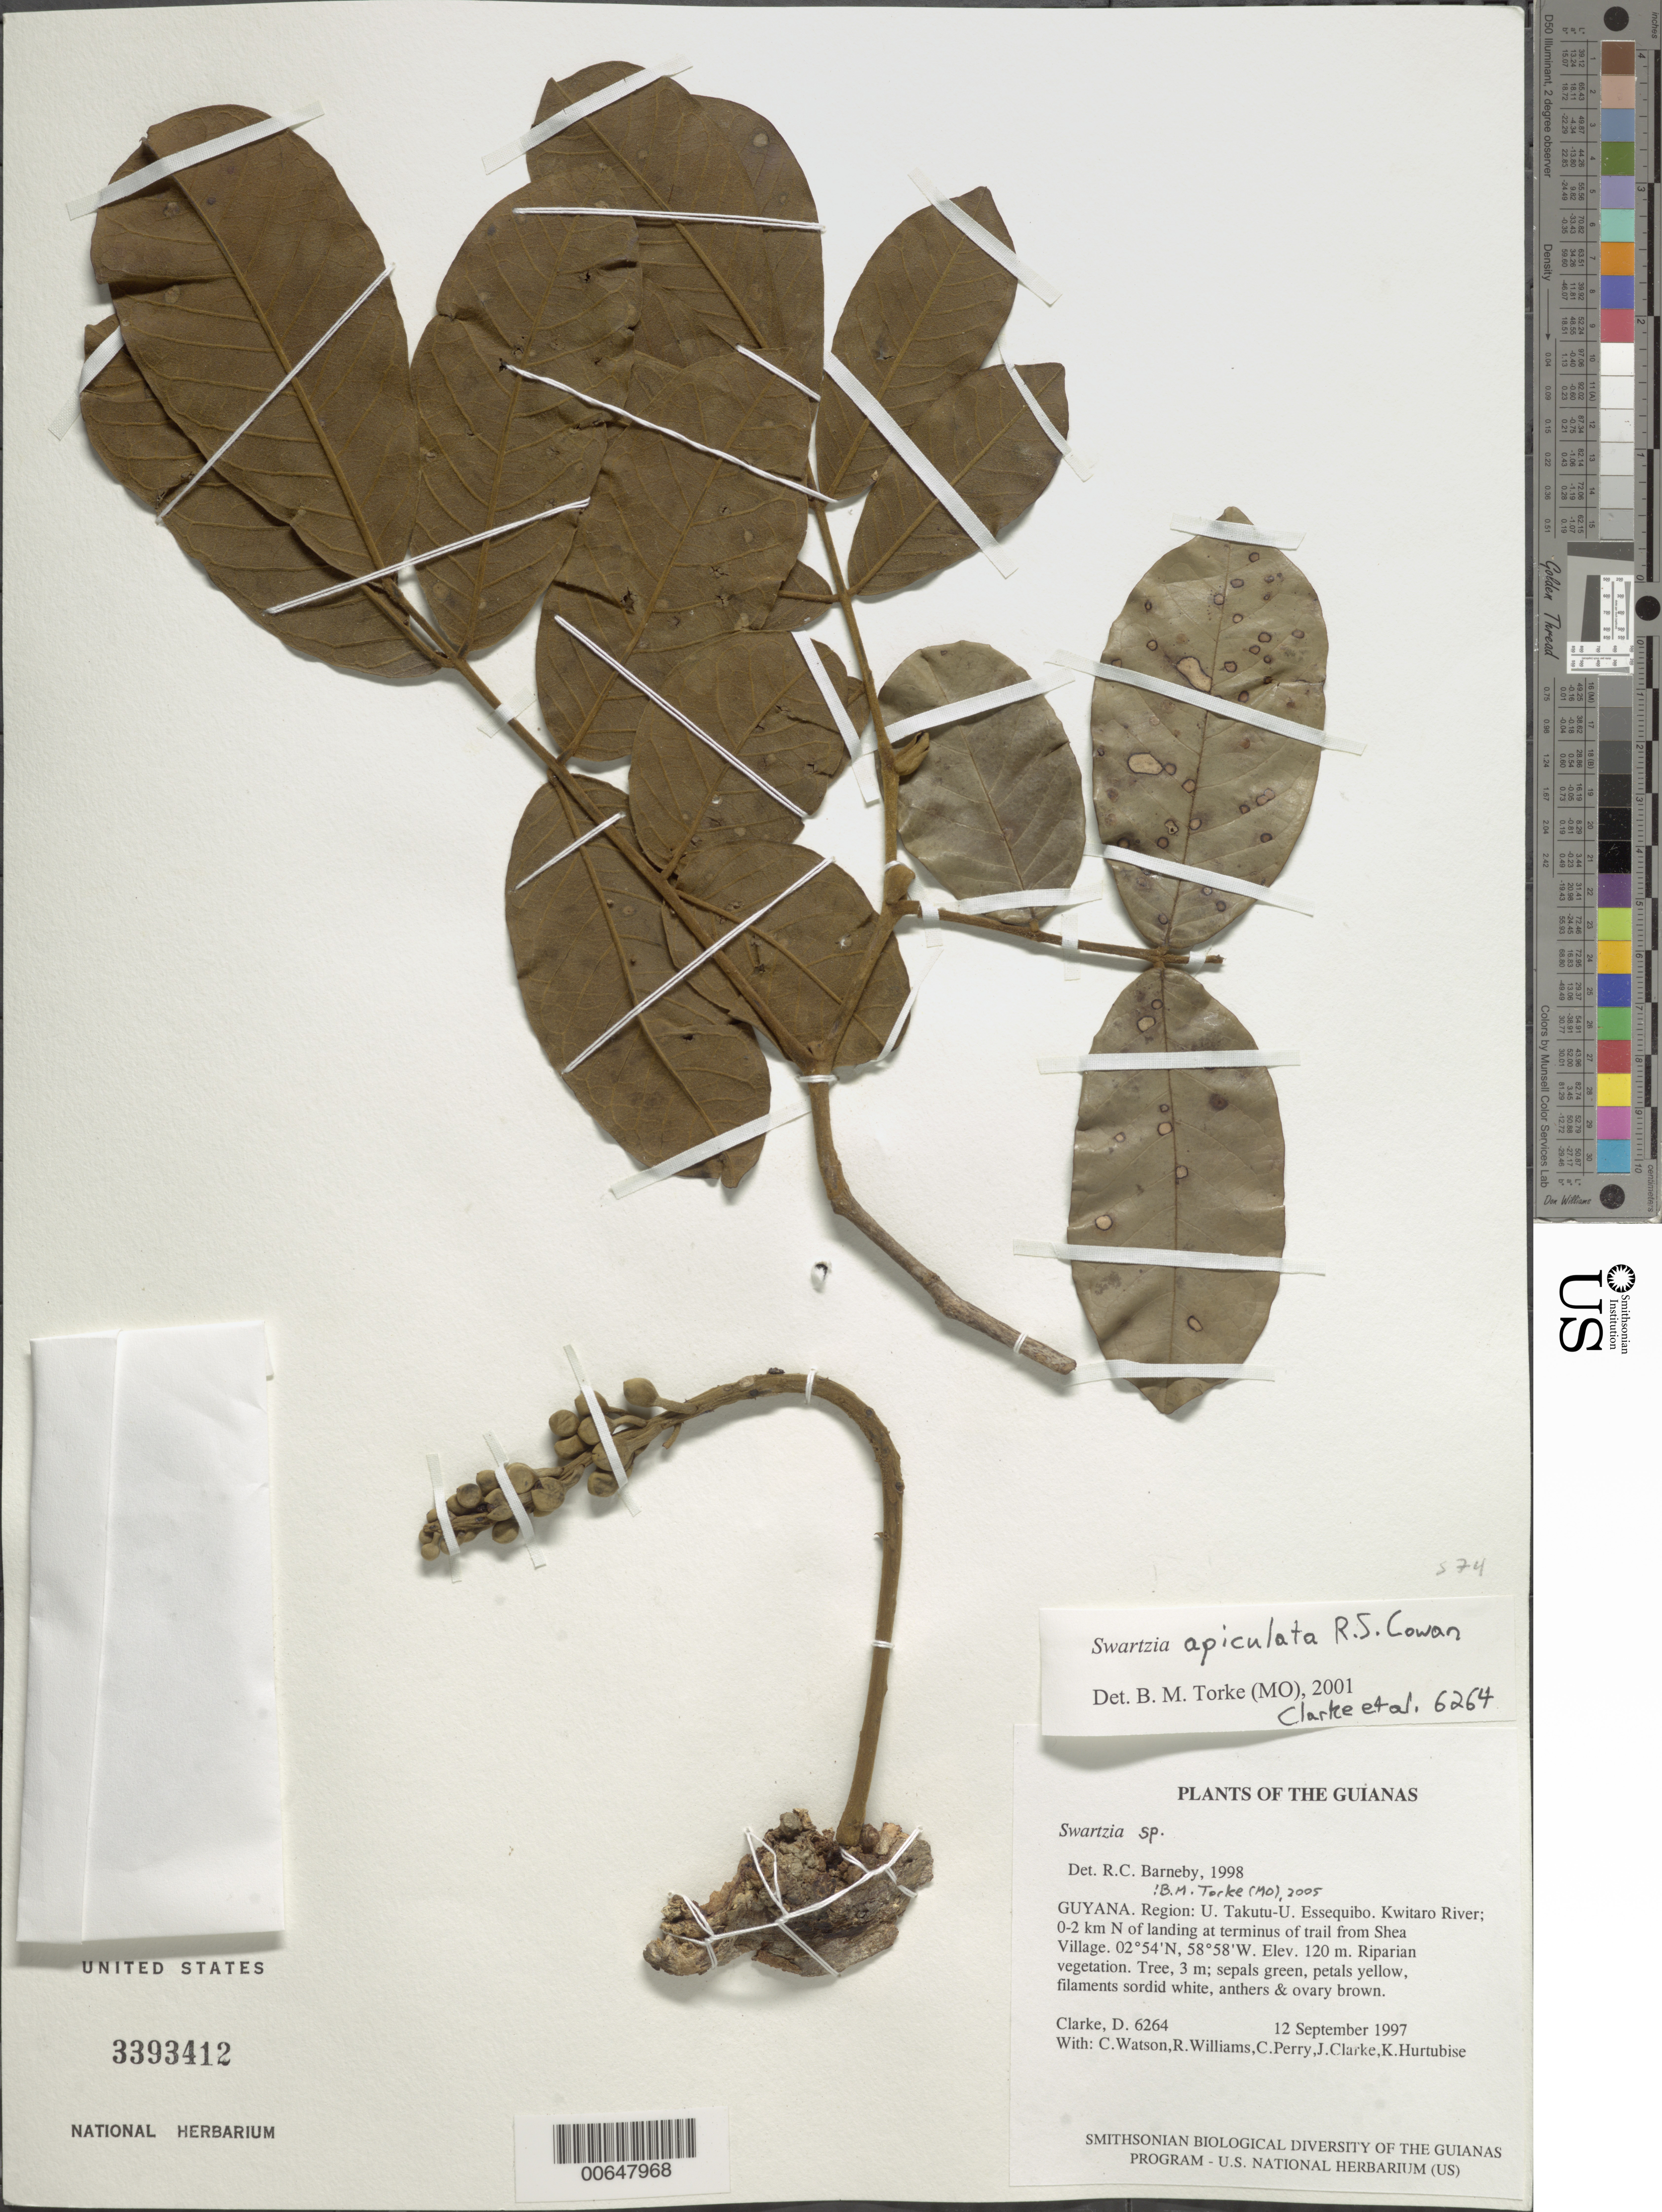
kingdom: Plantae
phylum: Tracheophyta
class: Magnoliopsida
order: Fabales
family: Fabaceae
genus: Swartzia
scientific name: Swartzia apiculata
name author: R.S. Cowan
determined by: Torke, B. M., (MO)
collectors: H. D. Clarke, C. Watson, R. Williams, C. Perry, J. Clarke & K. Hurtubise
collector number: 6264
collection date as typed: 12 September 1997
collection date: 1997-09-12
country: Guyana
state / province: U. Takutu-U. Essequibo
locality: Kwitaro River; 0-2 km N of landing at terminus of trail from Shea Village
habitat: Riparian vegetation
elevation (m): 120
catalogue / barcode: US 3393412